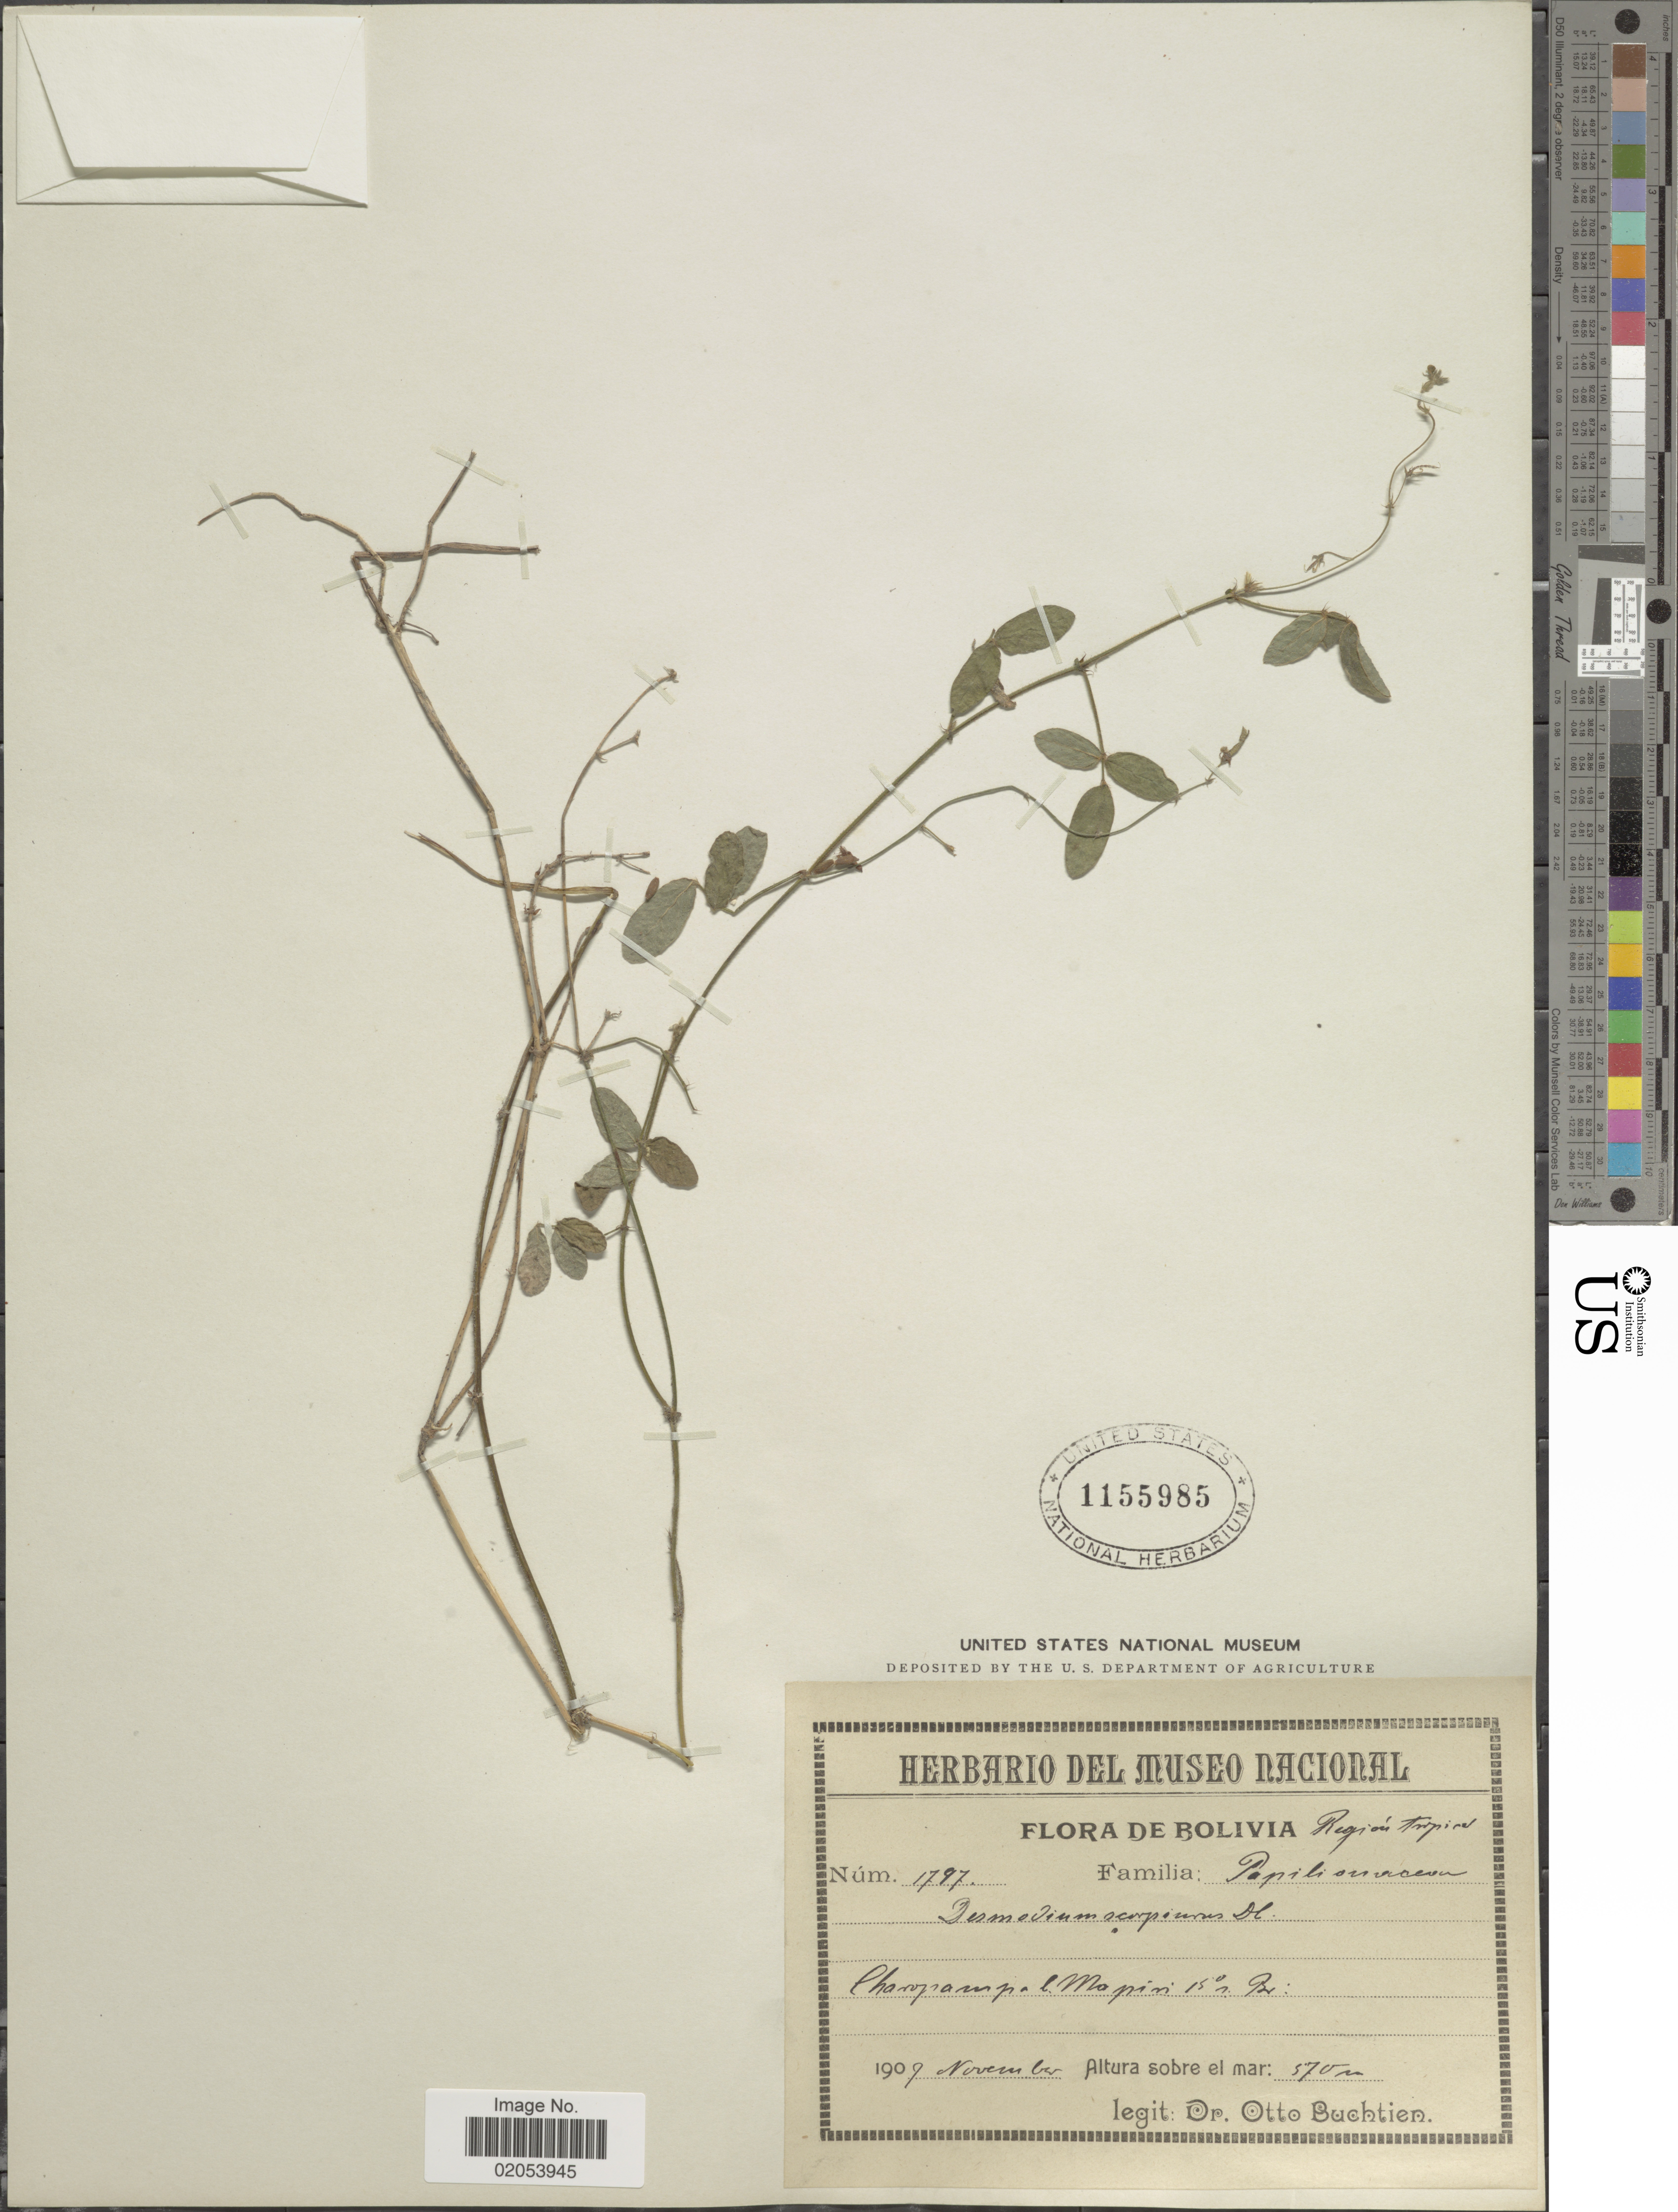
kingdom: Plantae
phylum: Tracheophyta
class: Magnoliopsida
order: Fabales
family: Fabaceae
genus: Desmodium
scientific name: Desmodium scorpiurus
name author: (Sw.) Desv. ex DC.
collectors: O. Buchtien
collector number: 1797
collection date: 1909-11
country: Bolivia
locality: Region Tropical. Charopampa l. Mapiri 15°s. Br.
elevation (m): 570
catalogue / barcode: US 1155985